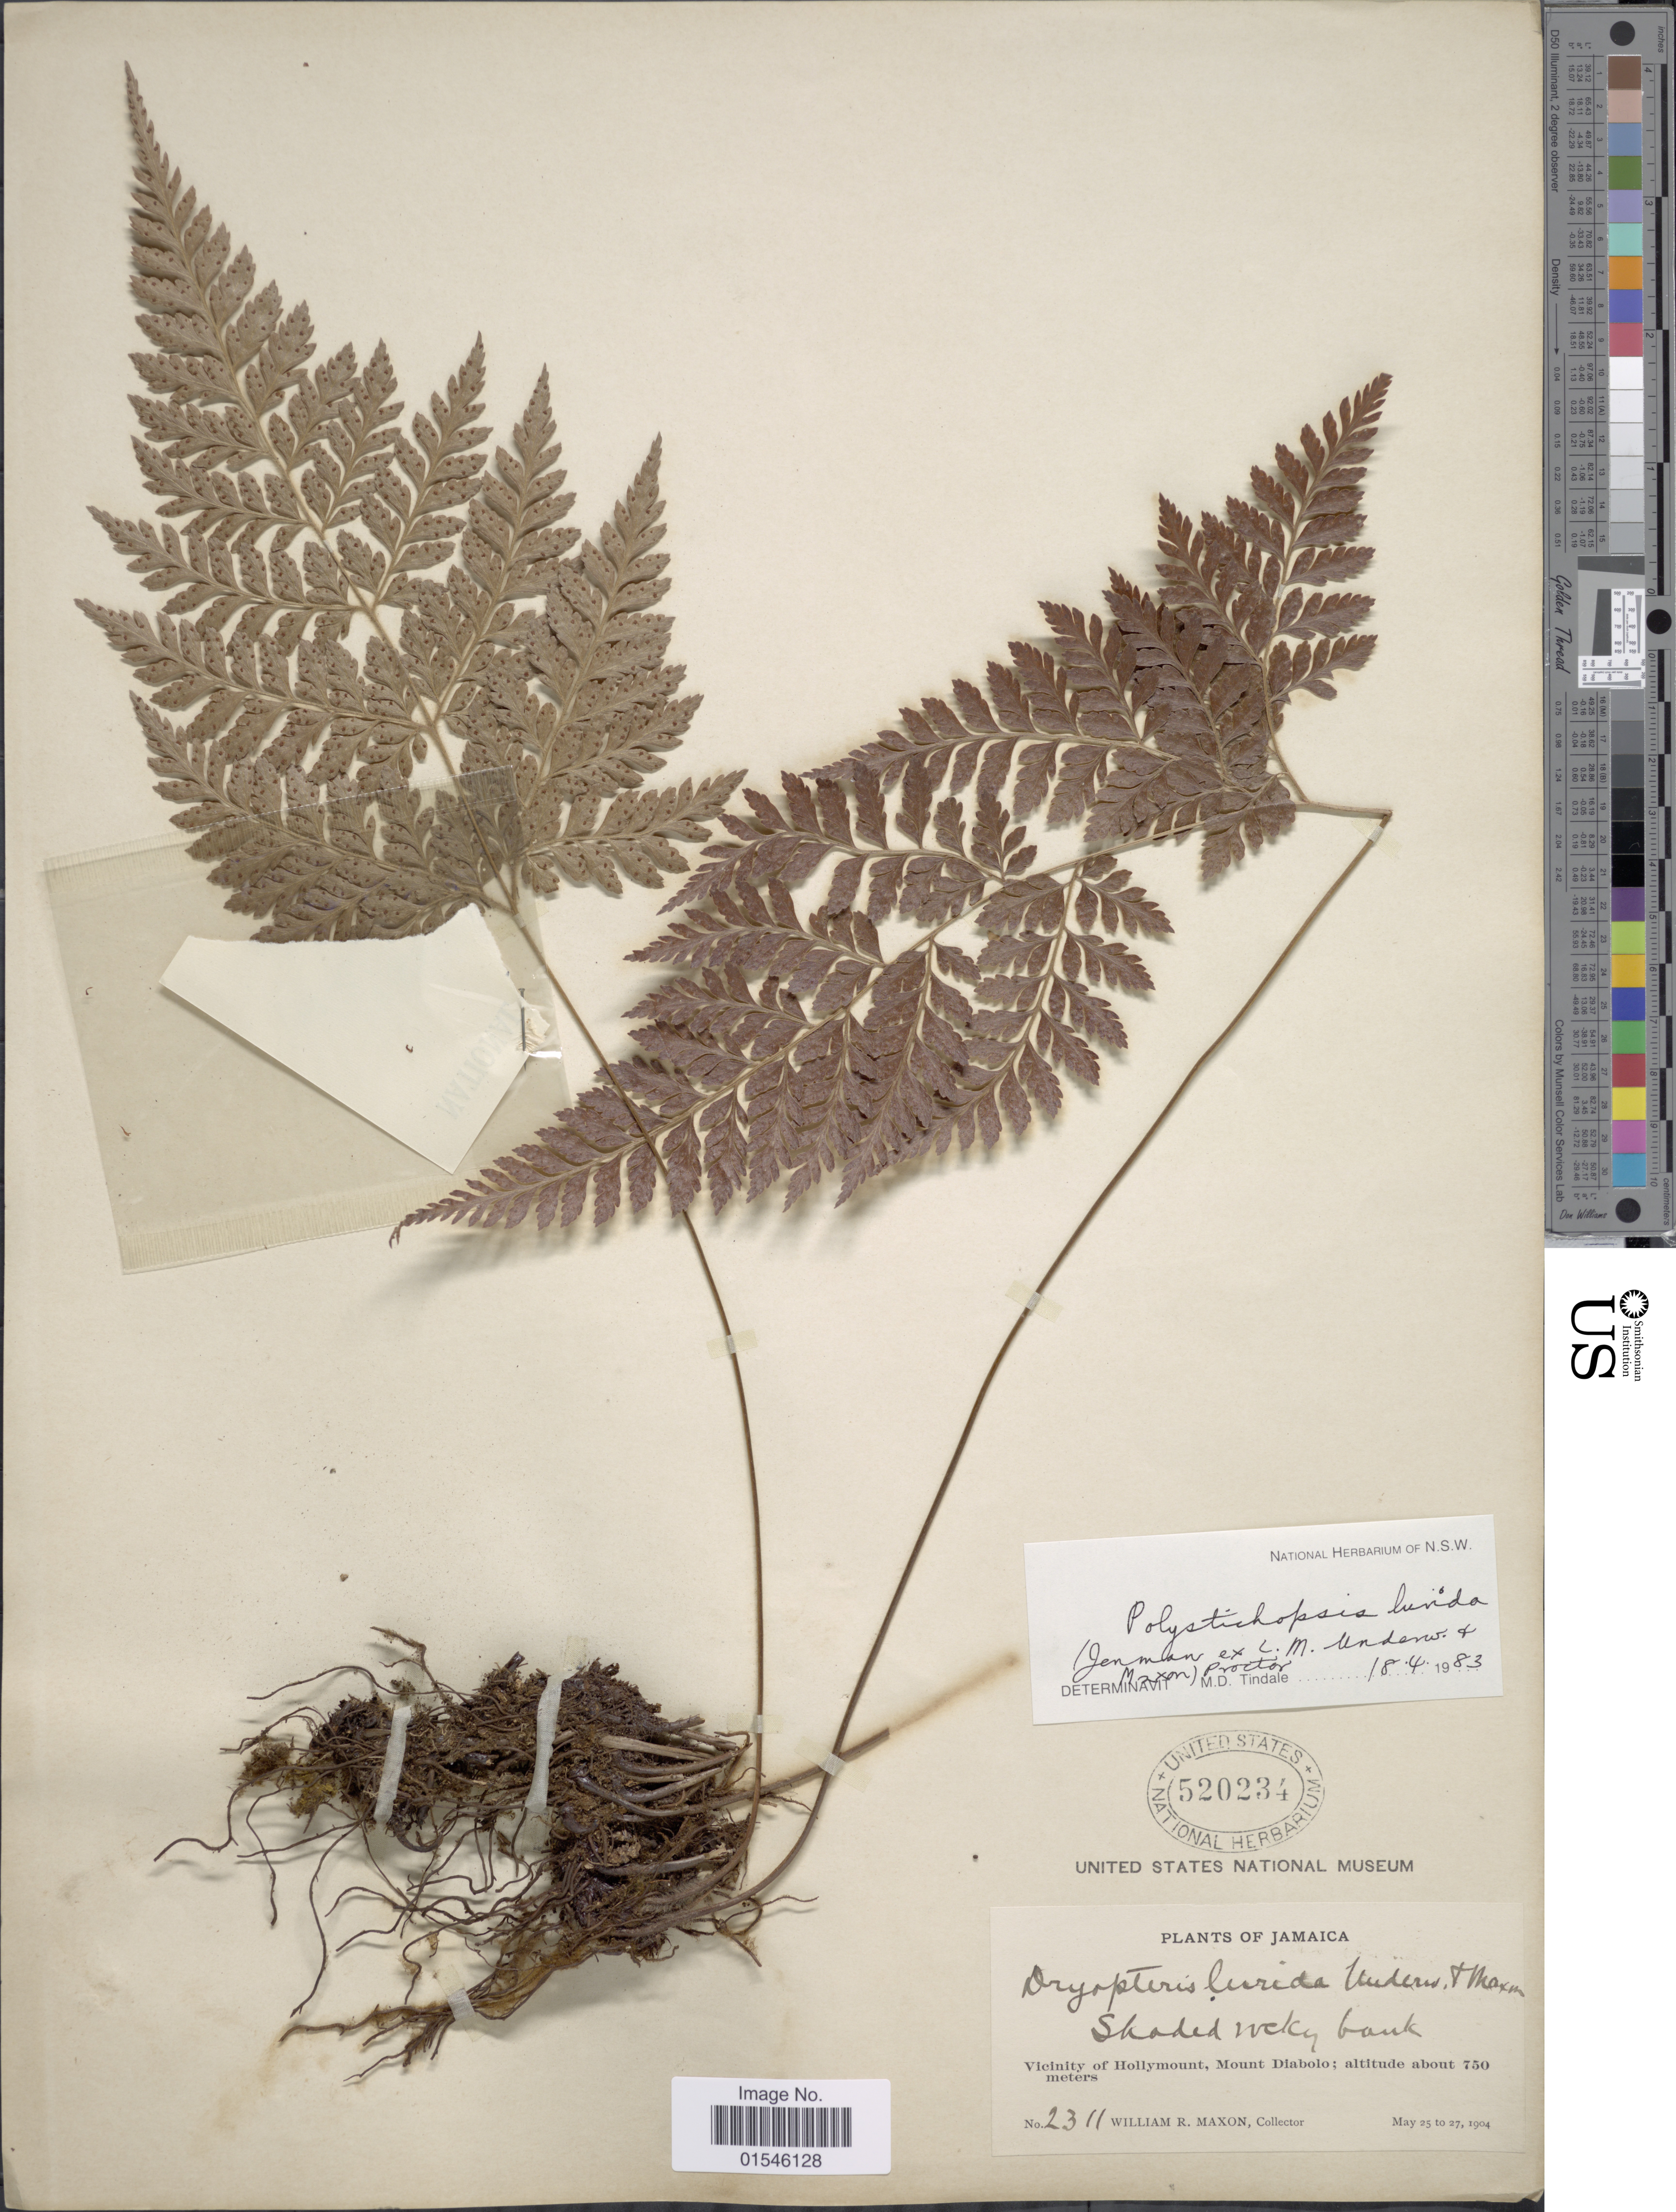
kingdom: Plantae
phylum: Tracheophyta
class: Polypodiopsida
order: Polypodiales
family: Dryopteridaceae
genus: Polystichopsis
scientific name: Polystichopsis lurida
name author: (Jenman ex Underw. & Maxon) C.V. Morton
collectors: W. R. Maxon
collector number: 2311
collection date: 1904-05-25/1904-05-27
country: Jamaica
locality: Vicinity of Hollymount, Mount Diabolo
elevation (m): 750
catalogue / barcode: US 520234